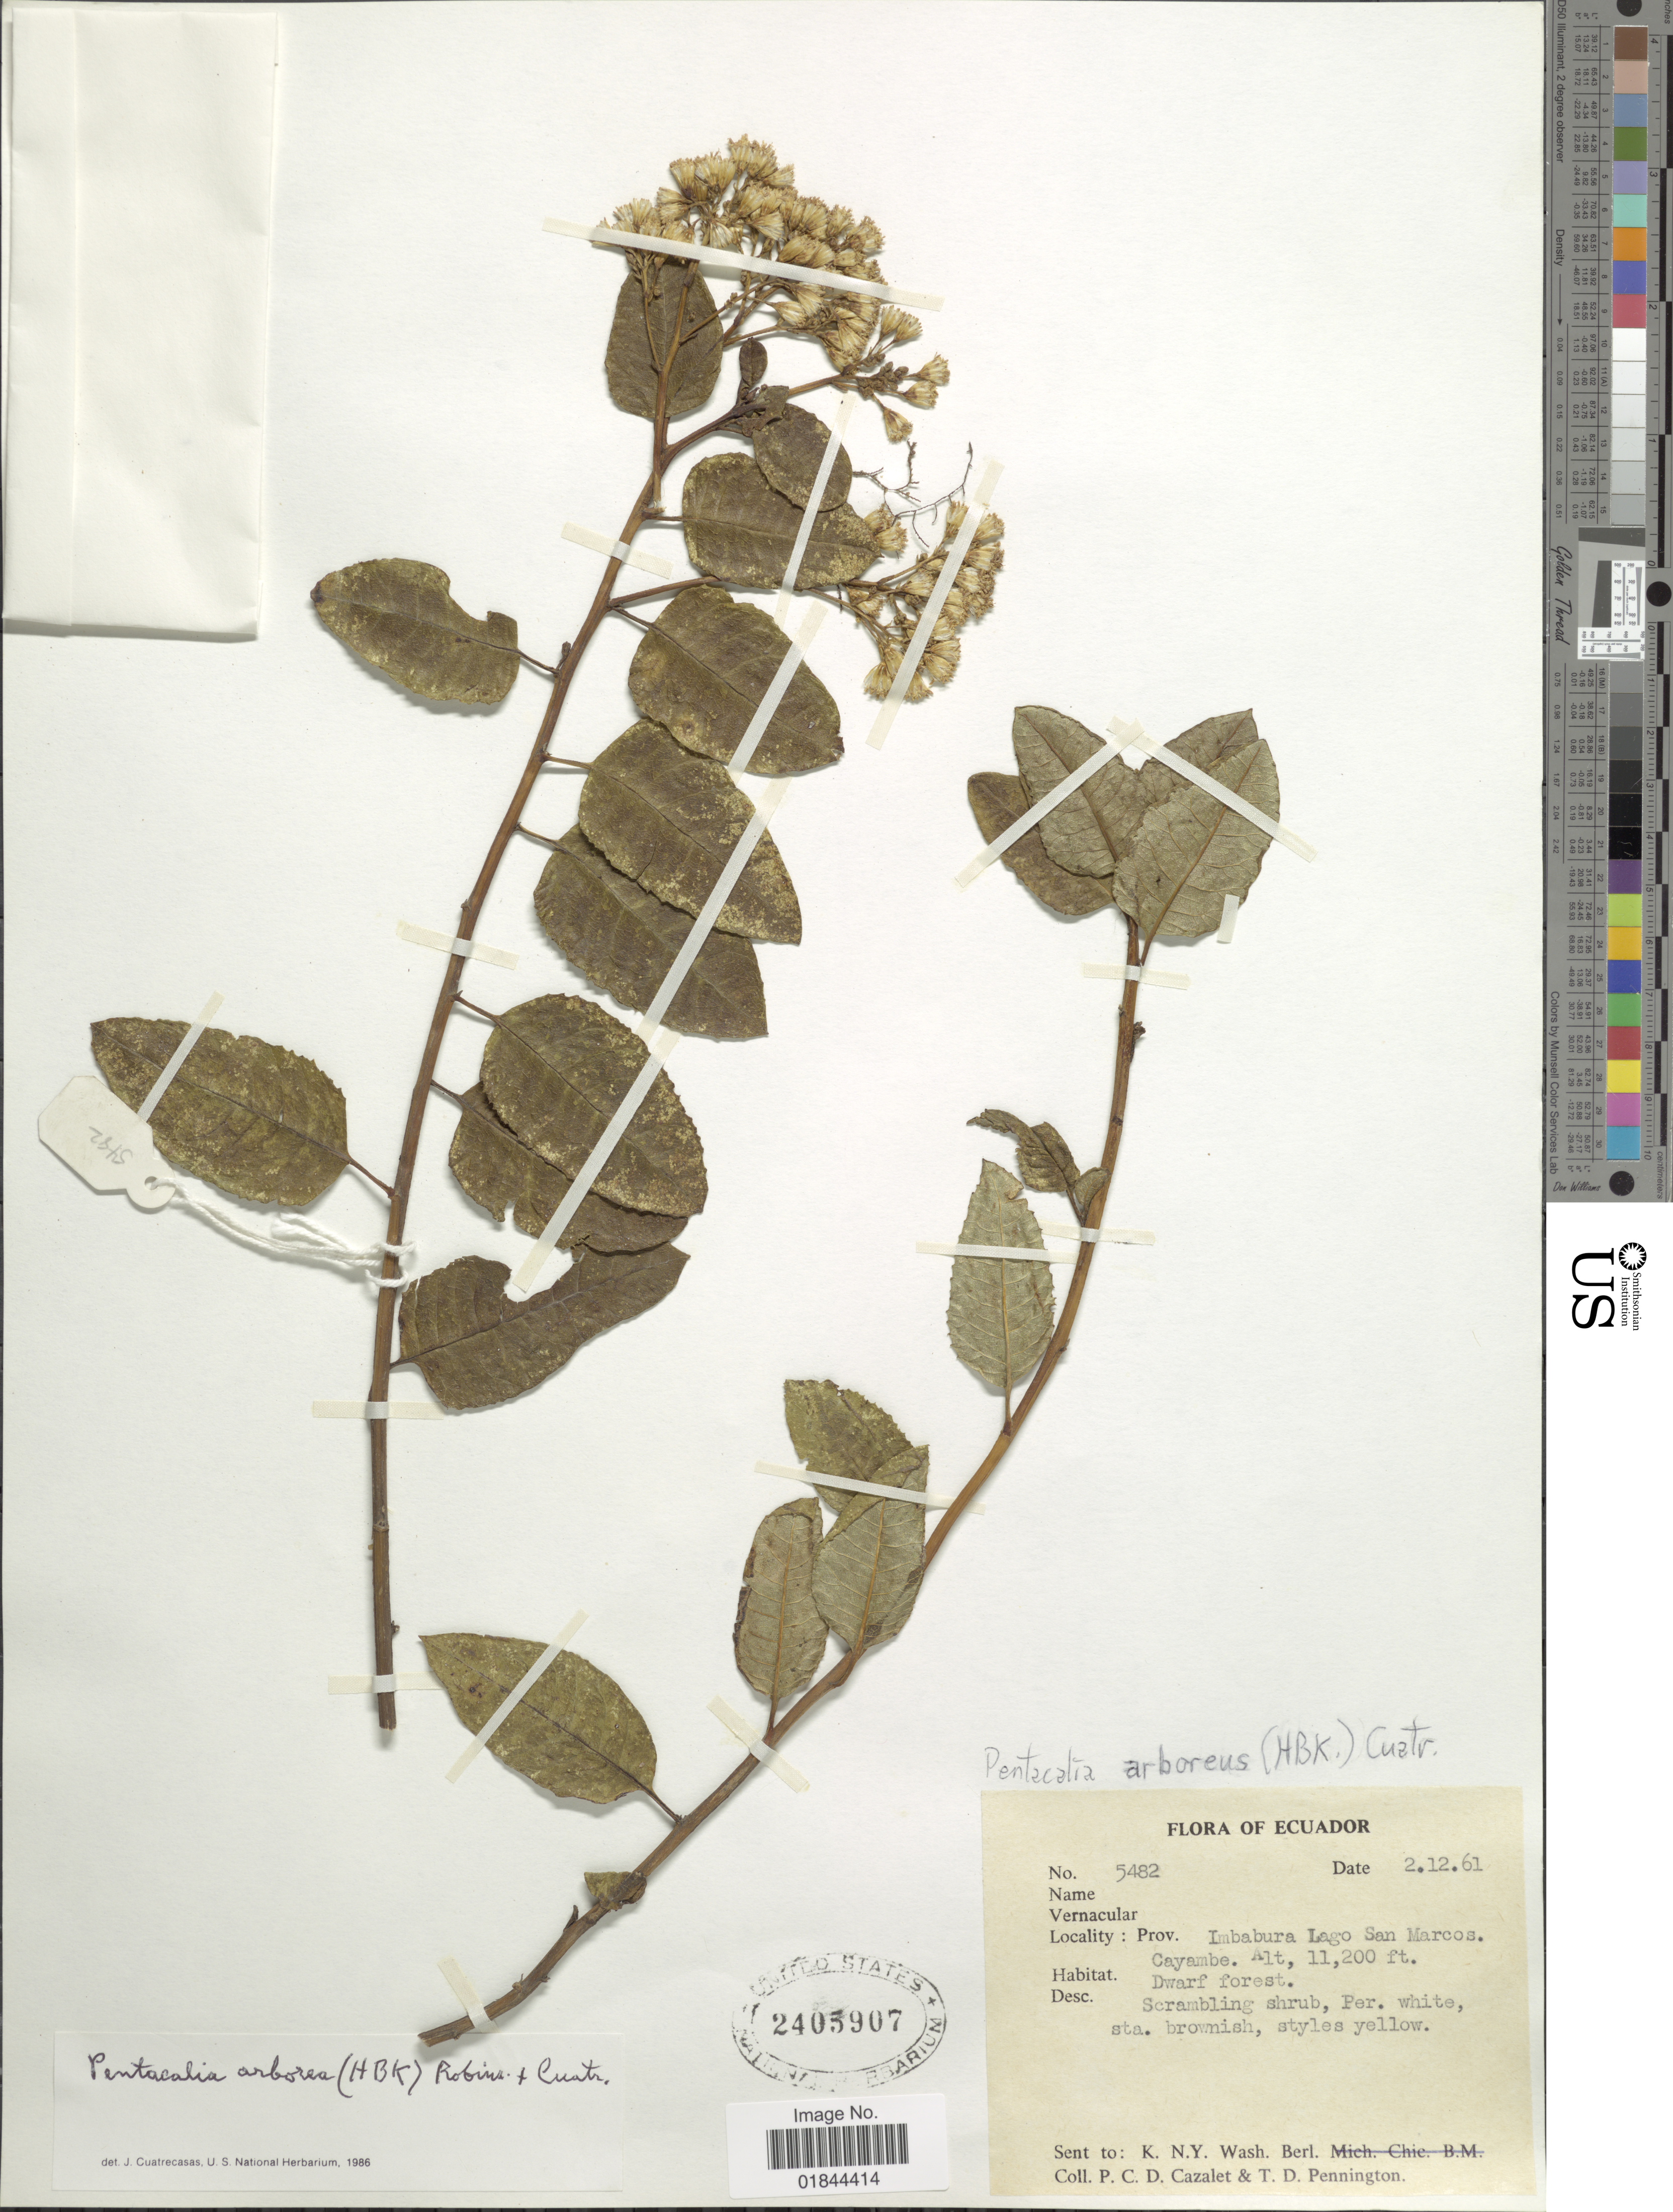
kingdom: Plantae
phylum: Tracheophyta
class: Magnoliopsida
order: Asterales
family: Asteraceae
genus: Pentacalia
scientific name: Pentacalia arborea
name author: (Kunth) H. Rob. & Cuatrec.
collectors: P. C. D. Cazalet & T. D. Pennington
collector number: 5482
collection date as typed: Transcribed d/m/y: 2/12/61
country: Ecuador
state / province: Imbabura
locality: Prov. Imbabura Lago San Marcos. Cayambe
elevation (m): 3414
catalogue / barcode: US 2405907